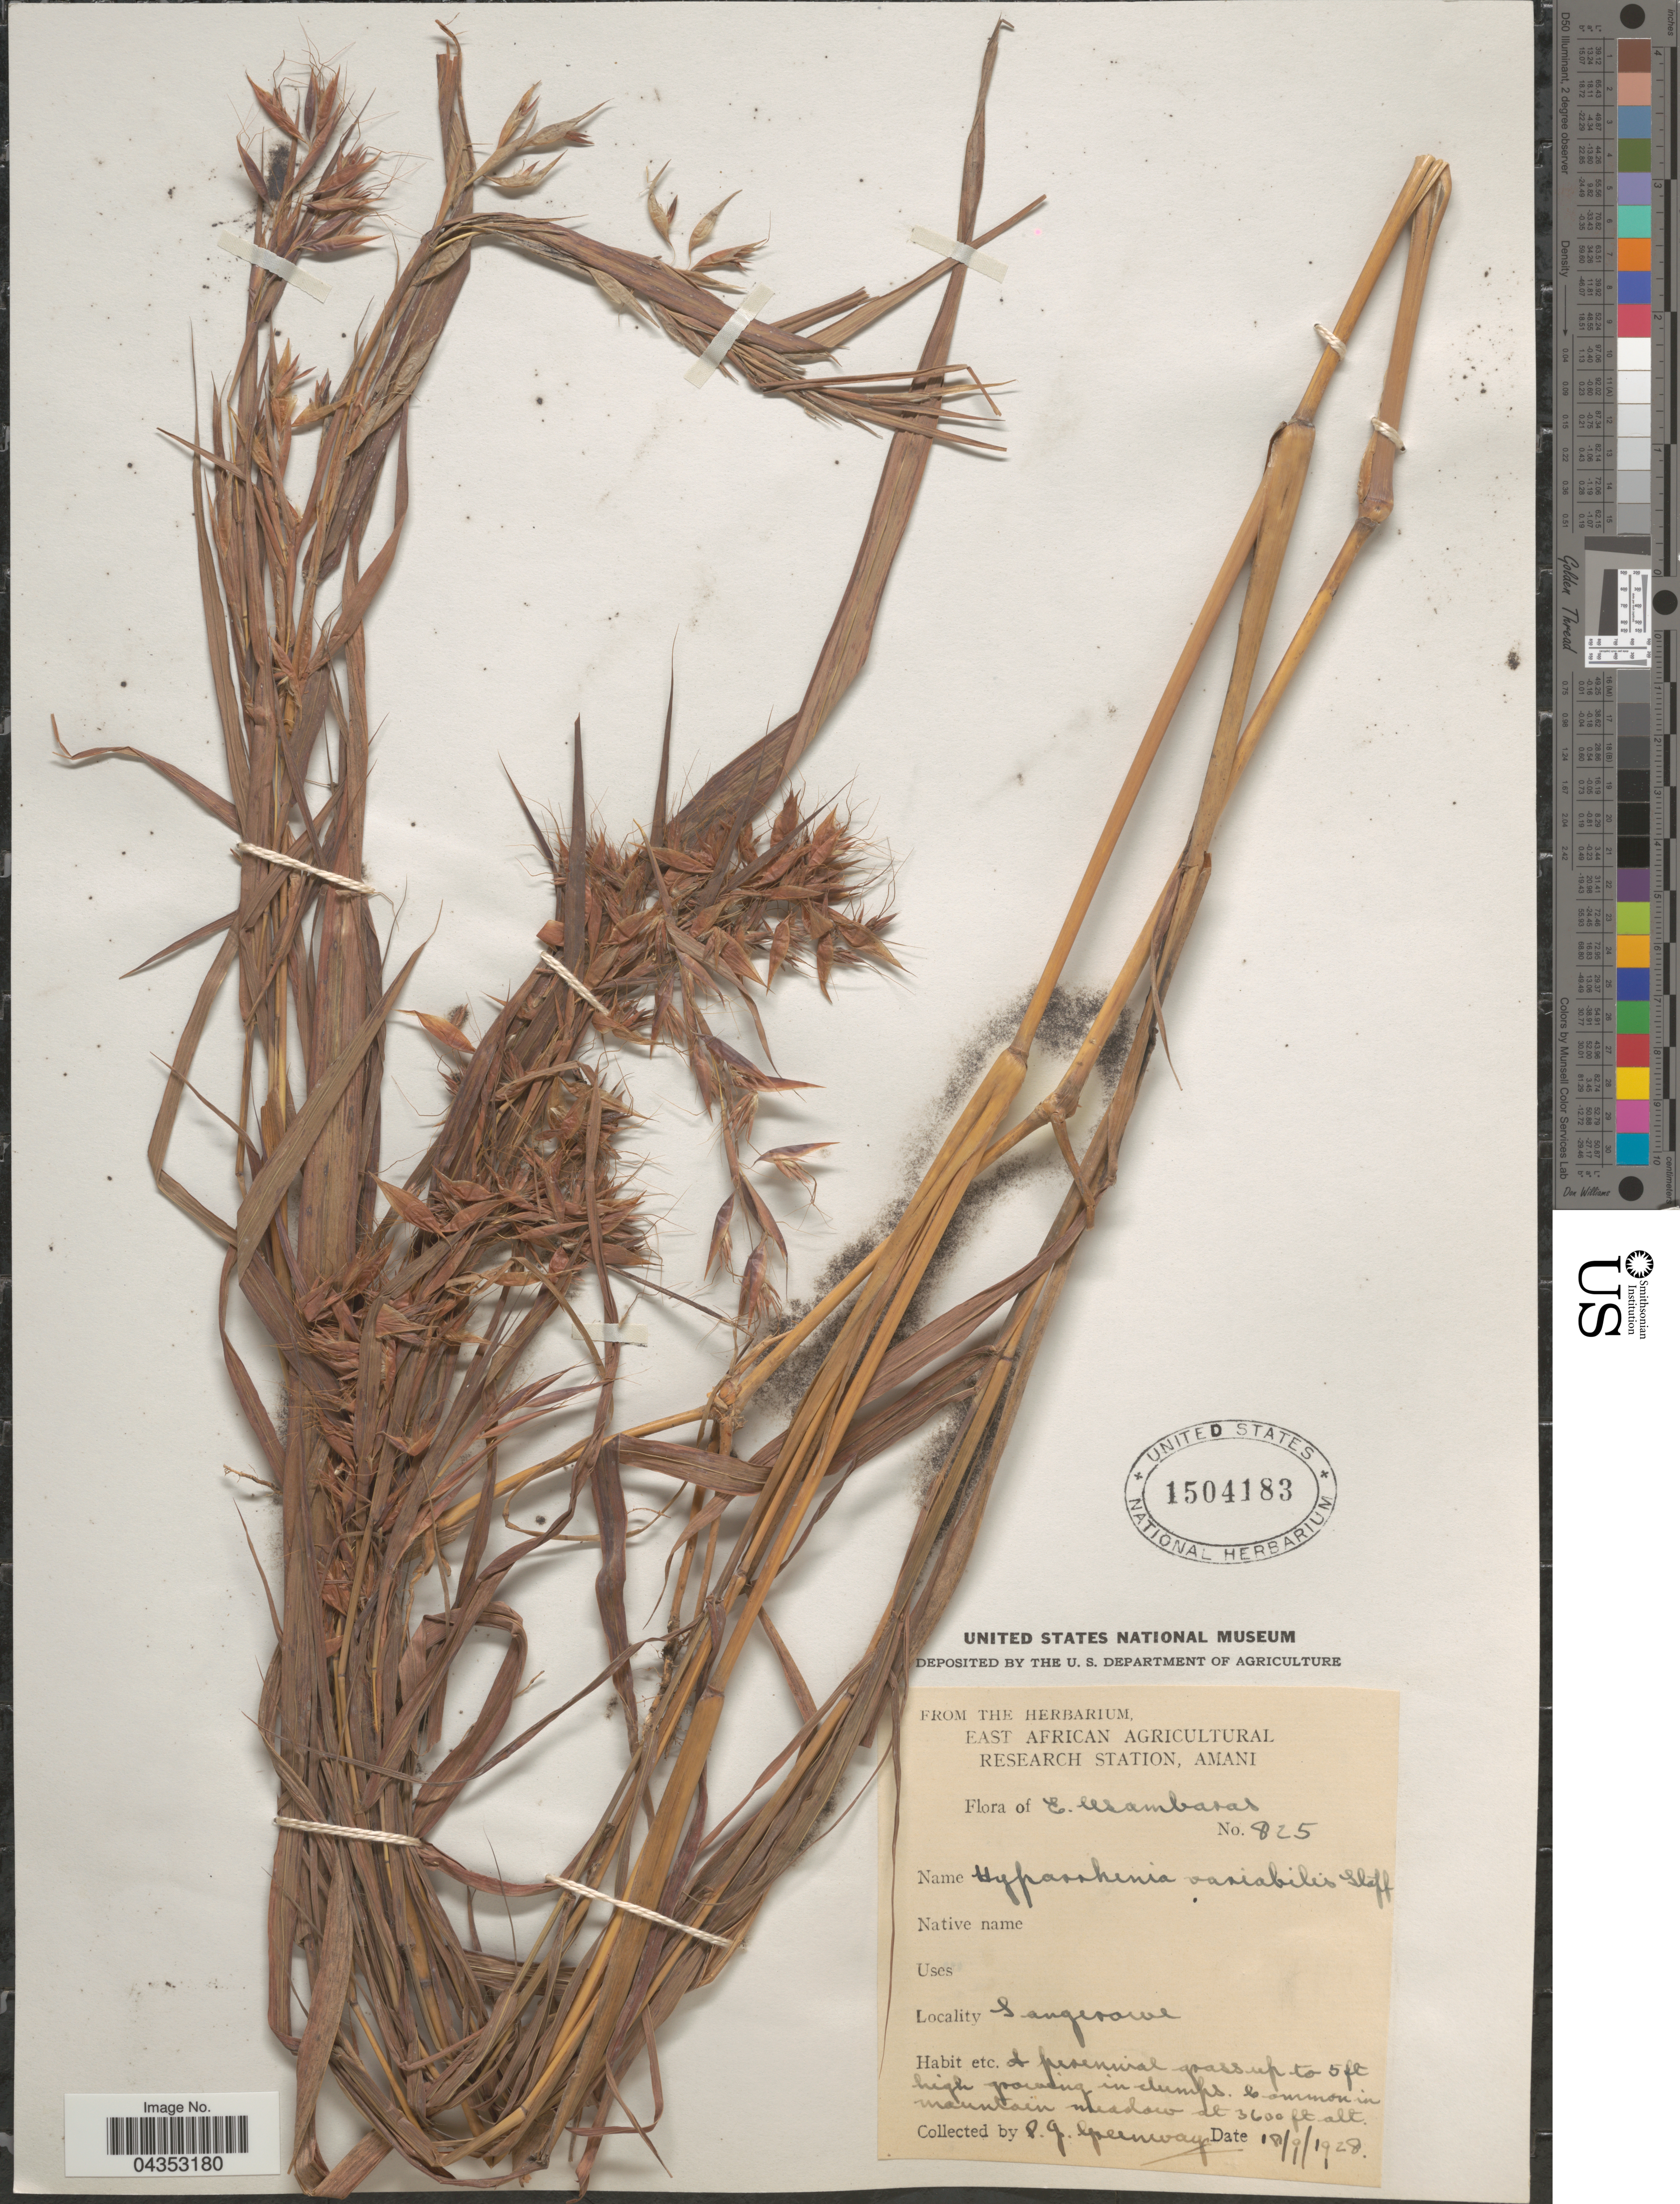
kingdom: Plantae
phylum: Tracheophyta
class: Liliopsida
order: Poales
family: Poaceae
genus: Hyparrhenia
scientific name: Hyparrhenia cymbaria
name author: (L.) Stapf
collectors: P. J. Greenway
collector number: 825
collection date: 1928-09-18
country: Tanzania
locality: East African Agricultural Research Station, Amani. E. Usambaras. Sangerawe.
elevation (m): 1097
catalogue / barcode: US 1504183